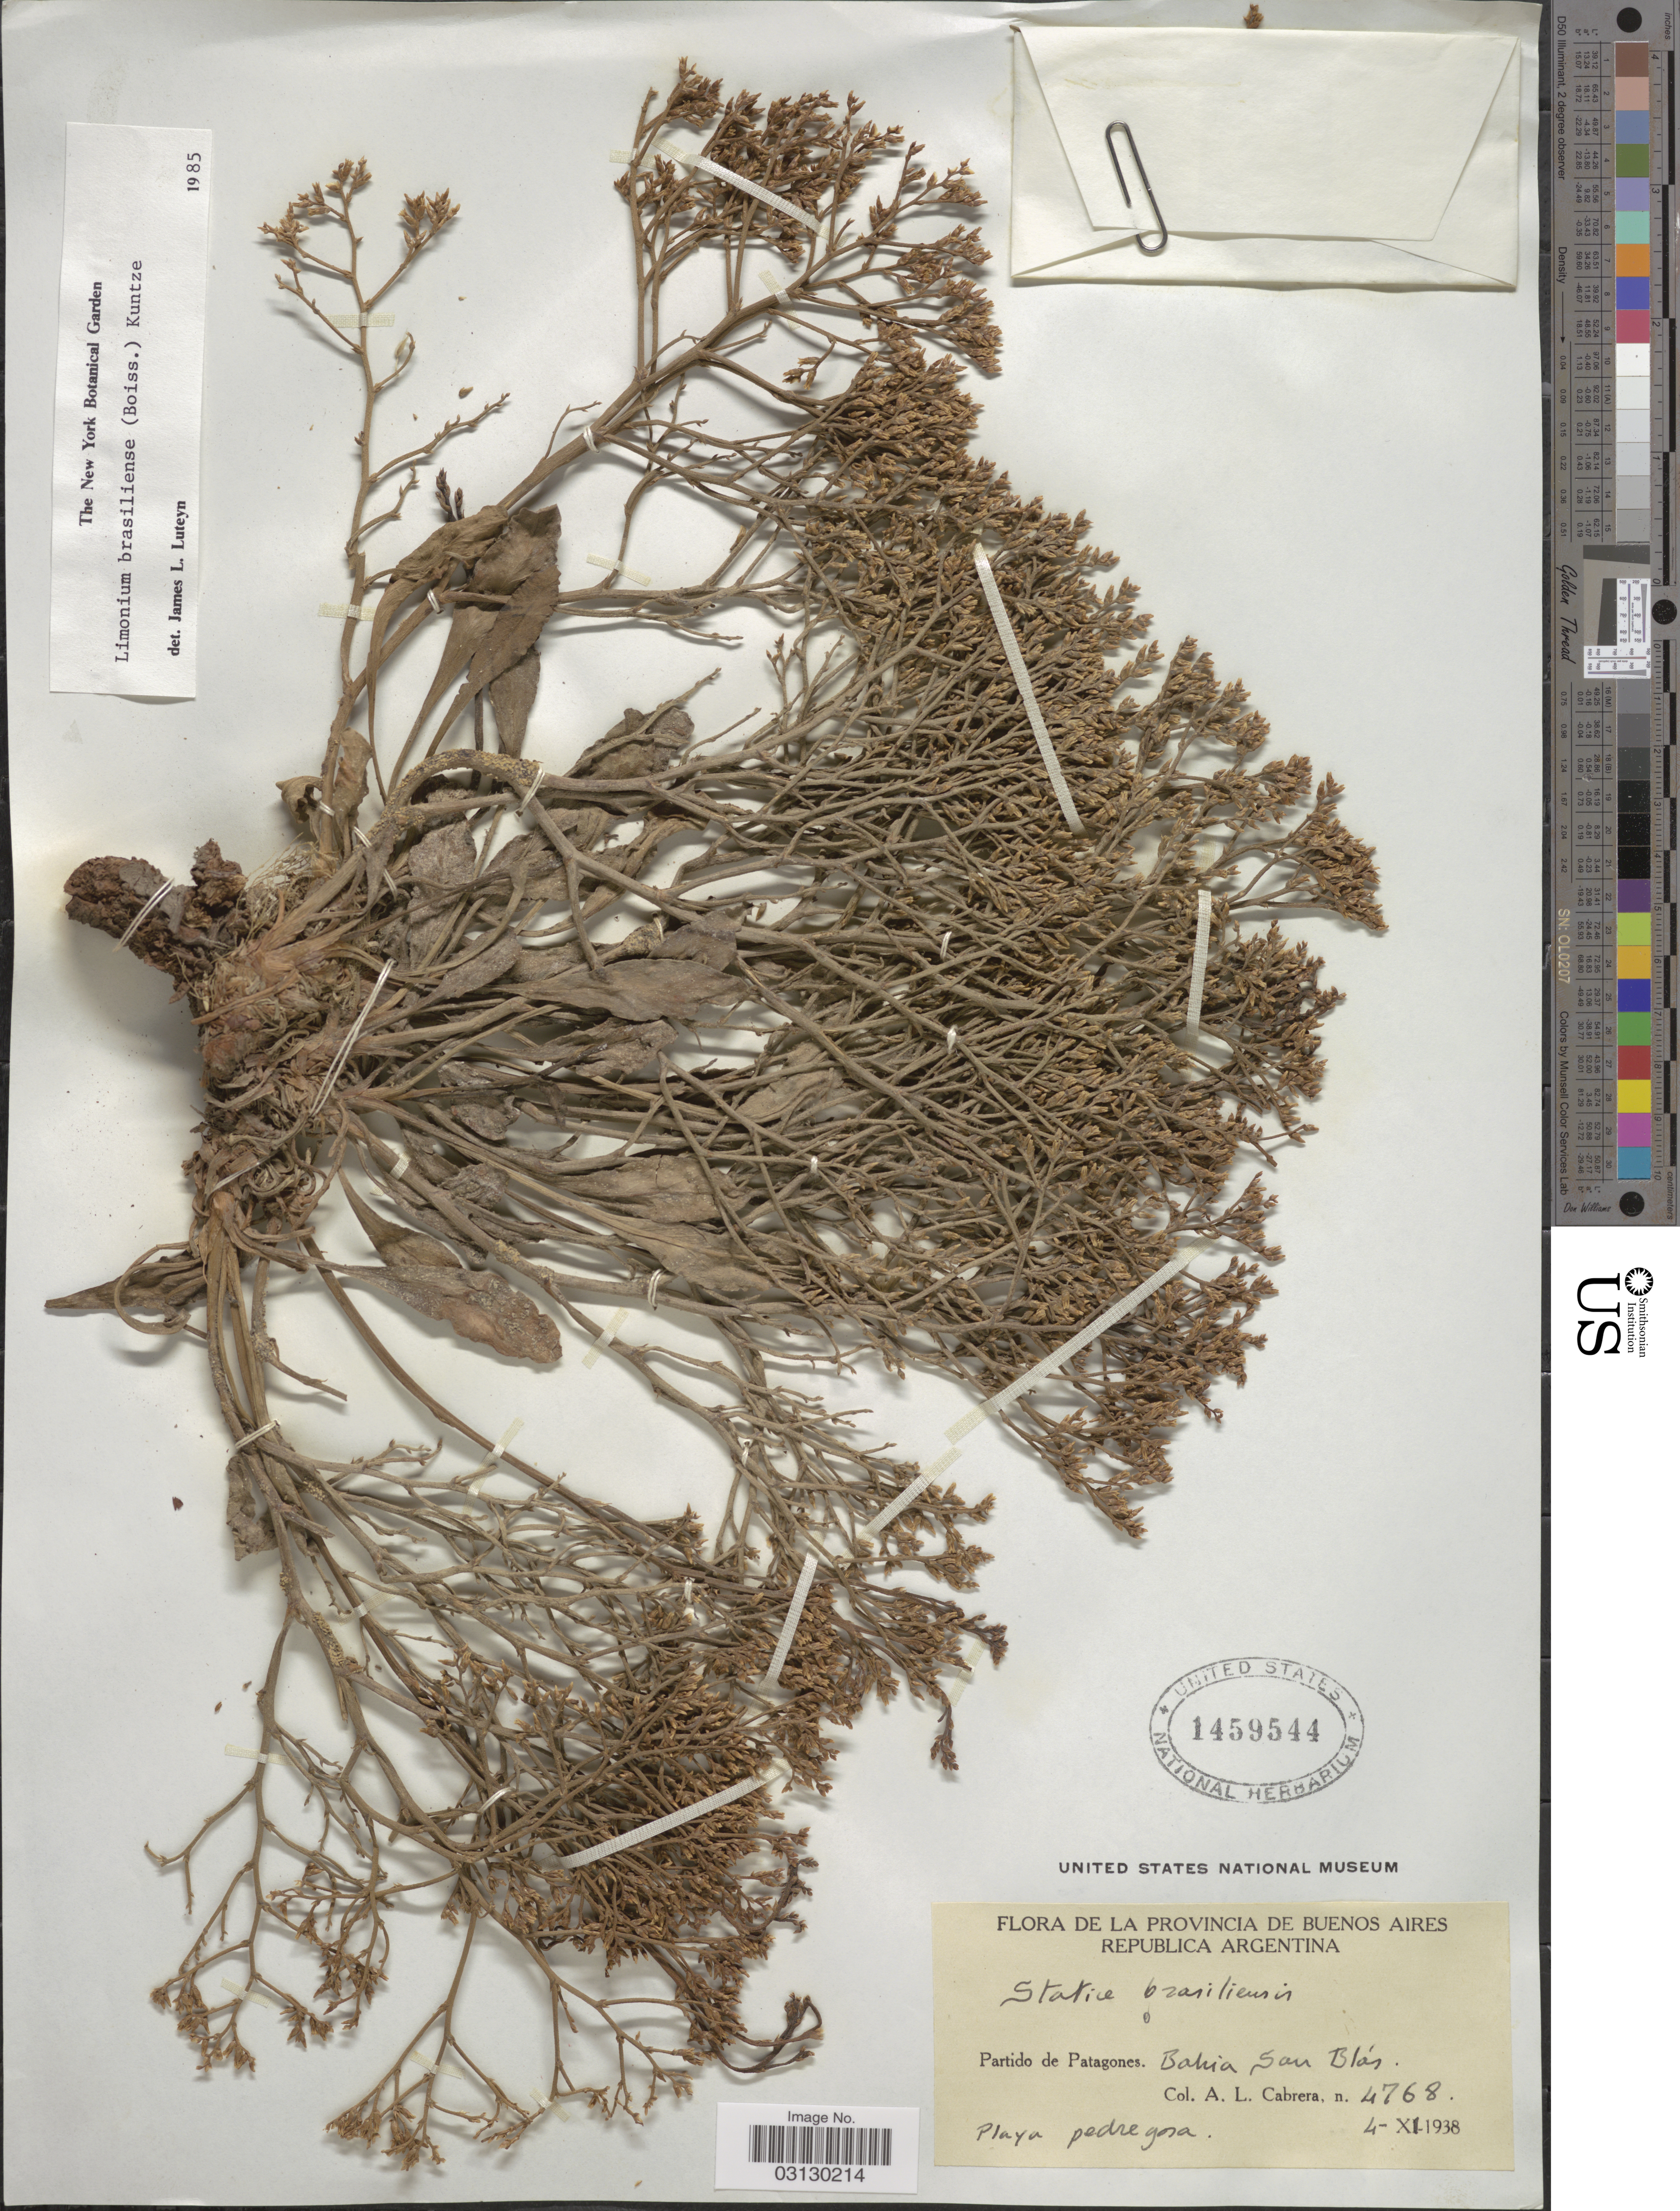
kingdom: Plantae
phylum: Tracheophyta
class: Magnoliopsida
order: Caryophyllales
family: Plumbaginaceae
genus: Limonium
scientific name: Limonium brasiliense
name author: (Boiss.) Kuntze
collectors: A. L. Cabrera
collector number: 4768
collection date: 1938-11-04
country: Argentina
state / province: Buenos Aires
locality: Partido de Patagones. Bahia San Blás.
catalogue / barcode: US 1459544